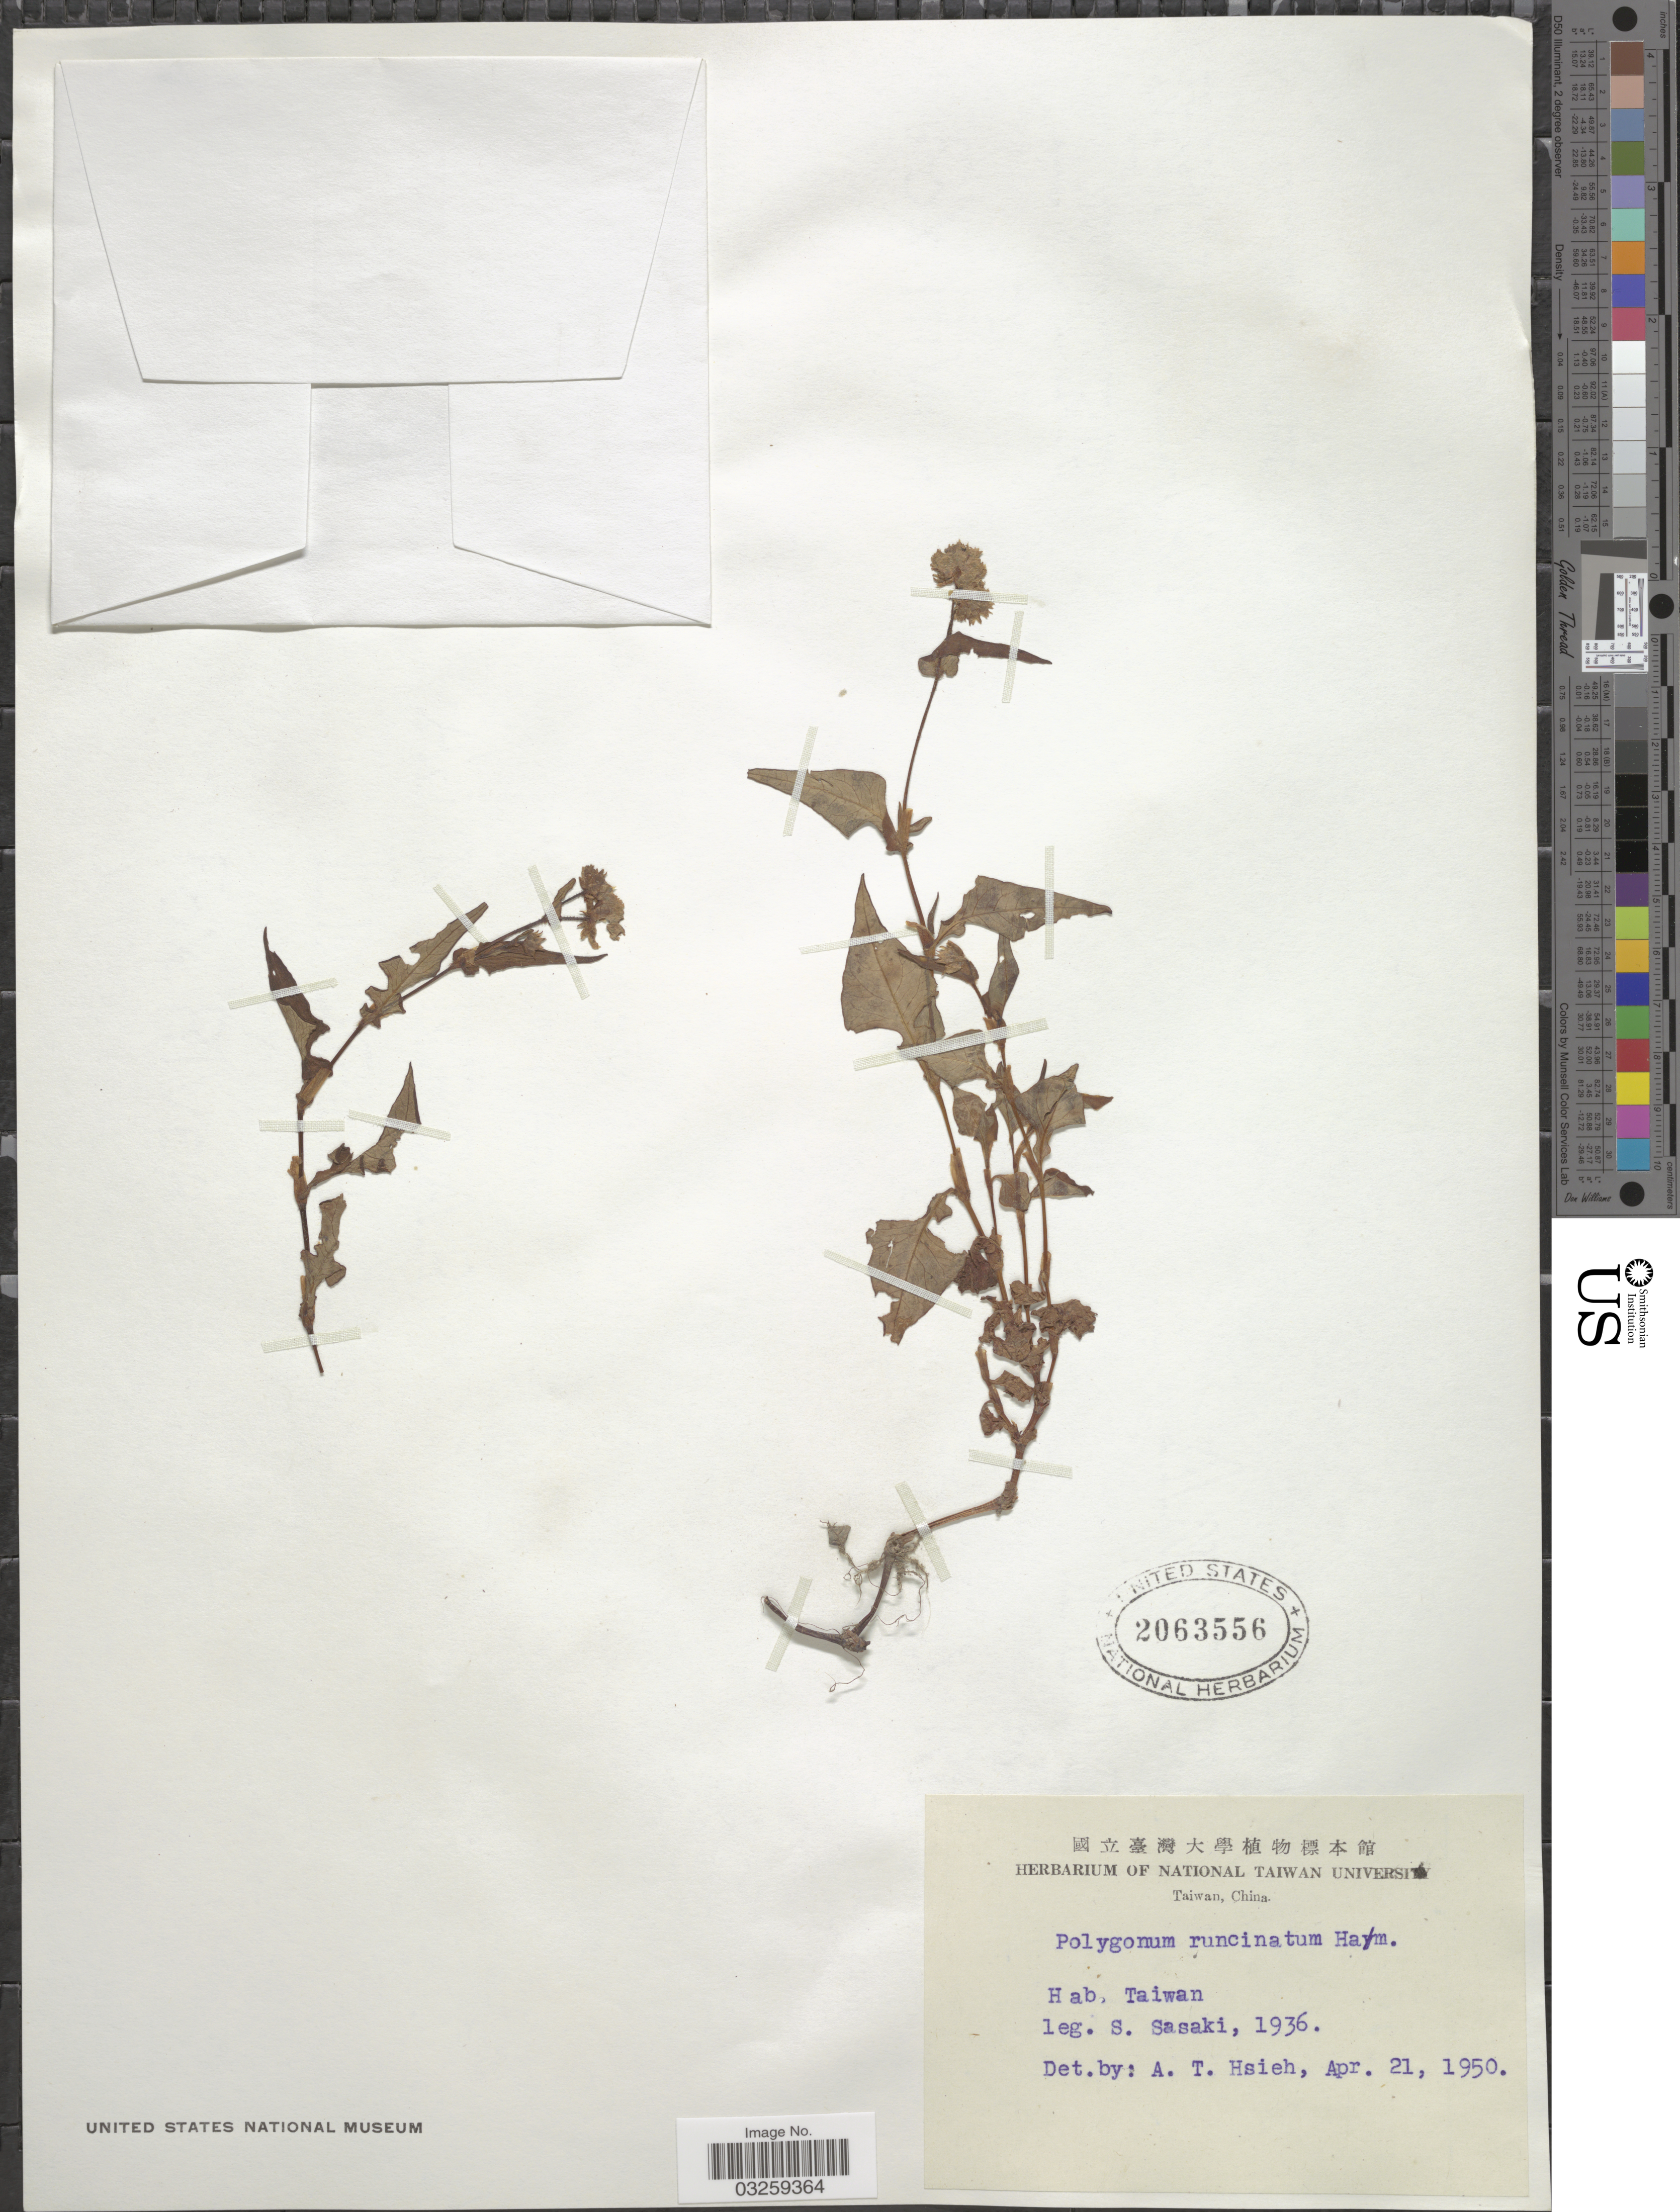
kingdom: Plantae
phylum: Tracheophyta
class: Magnoliopsida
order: Caryophyllales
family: Polygonaceae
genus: Polygonum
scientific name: Polygonum runcinatum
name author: Buch.-Ham. ex D. Don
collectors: S. Sasaki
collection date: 1936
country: Taiwan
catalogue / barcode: US 2063556